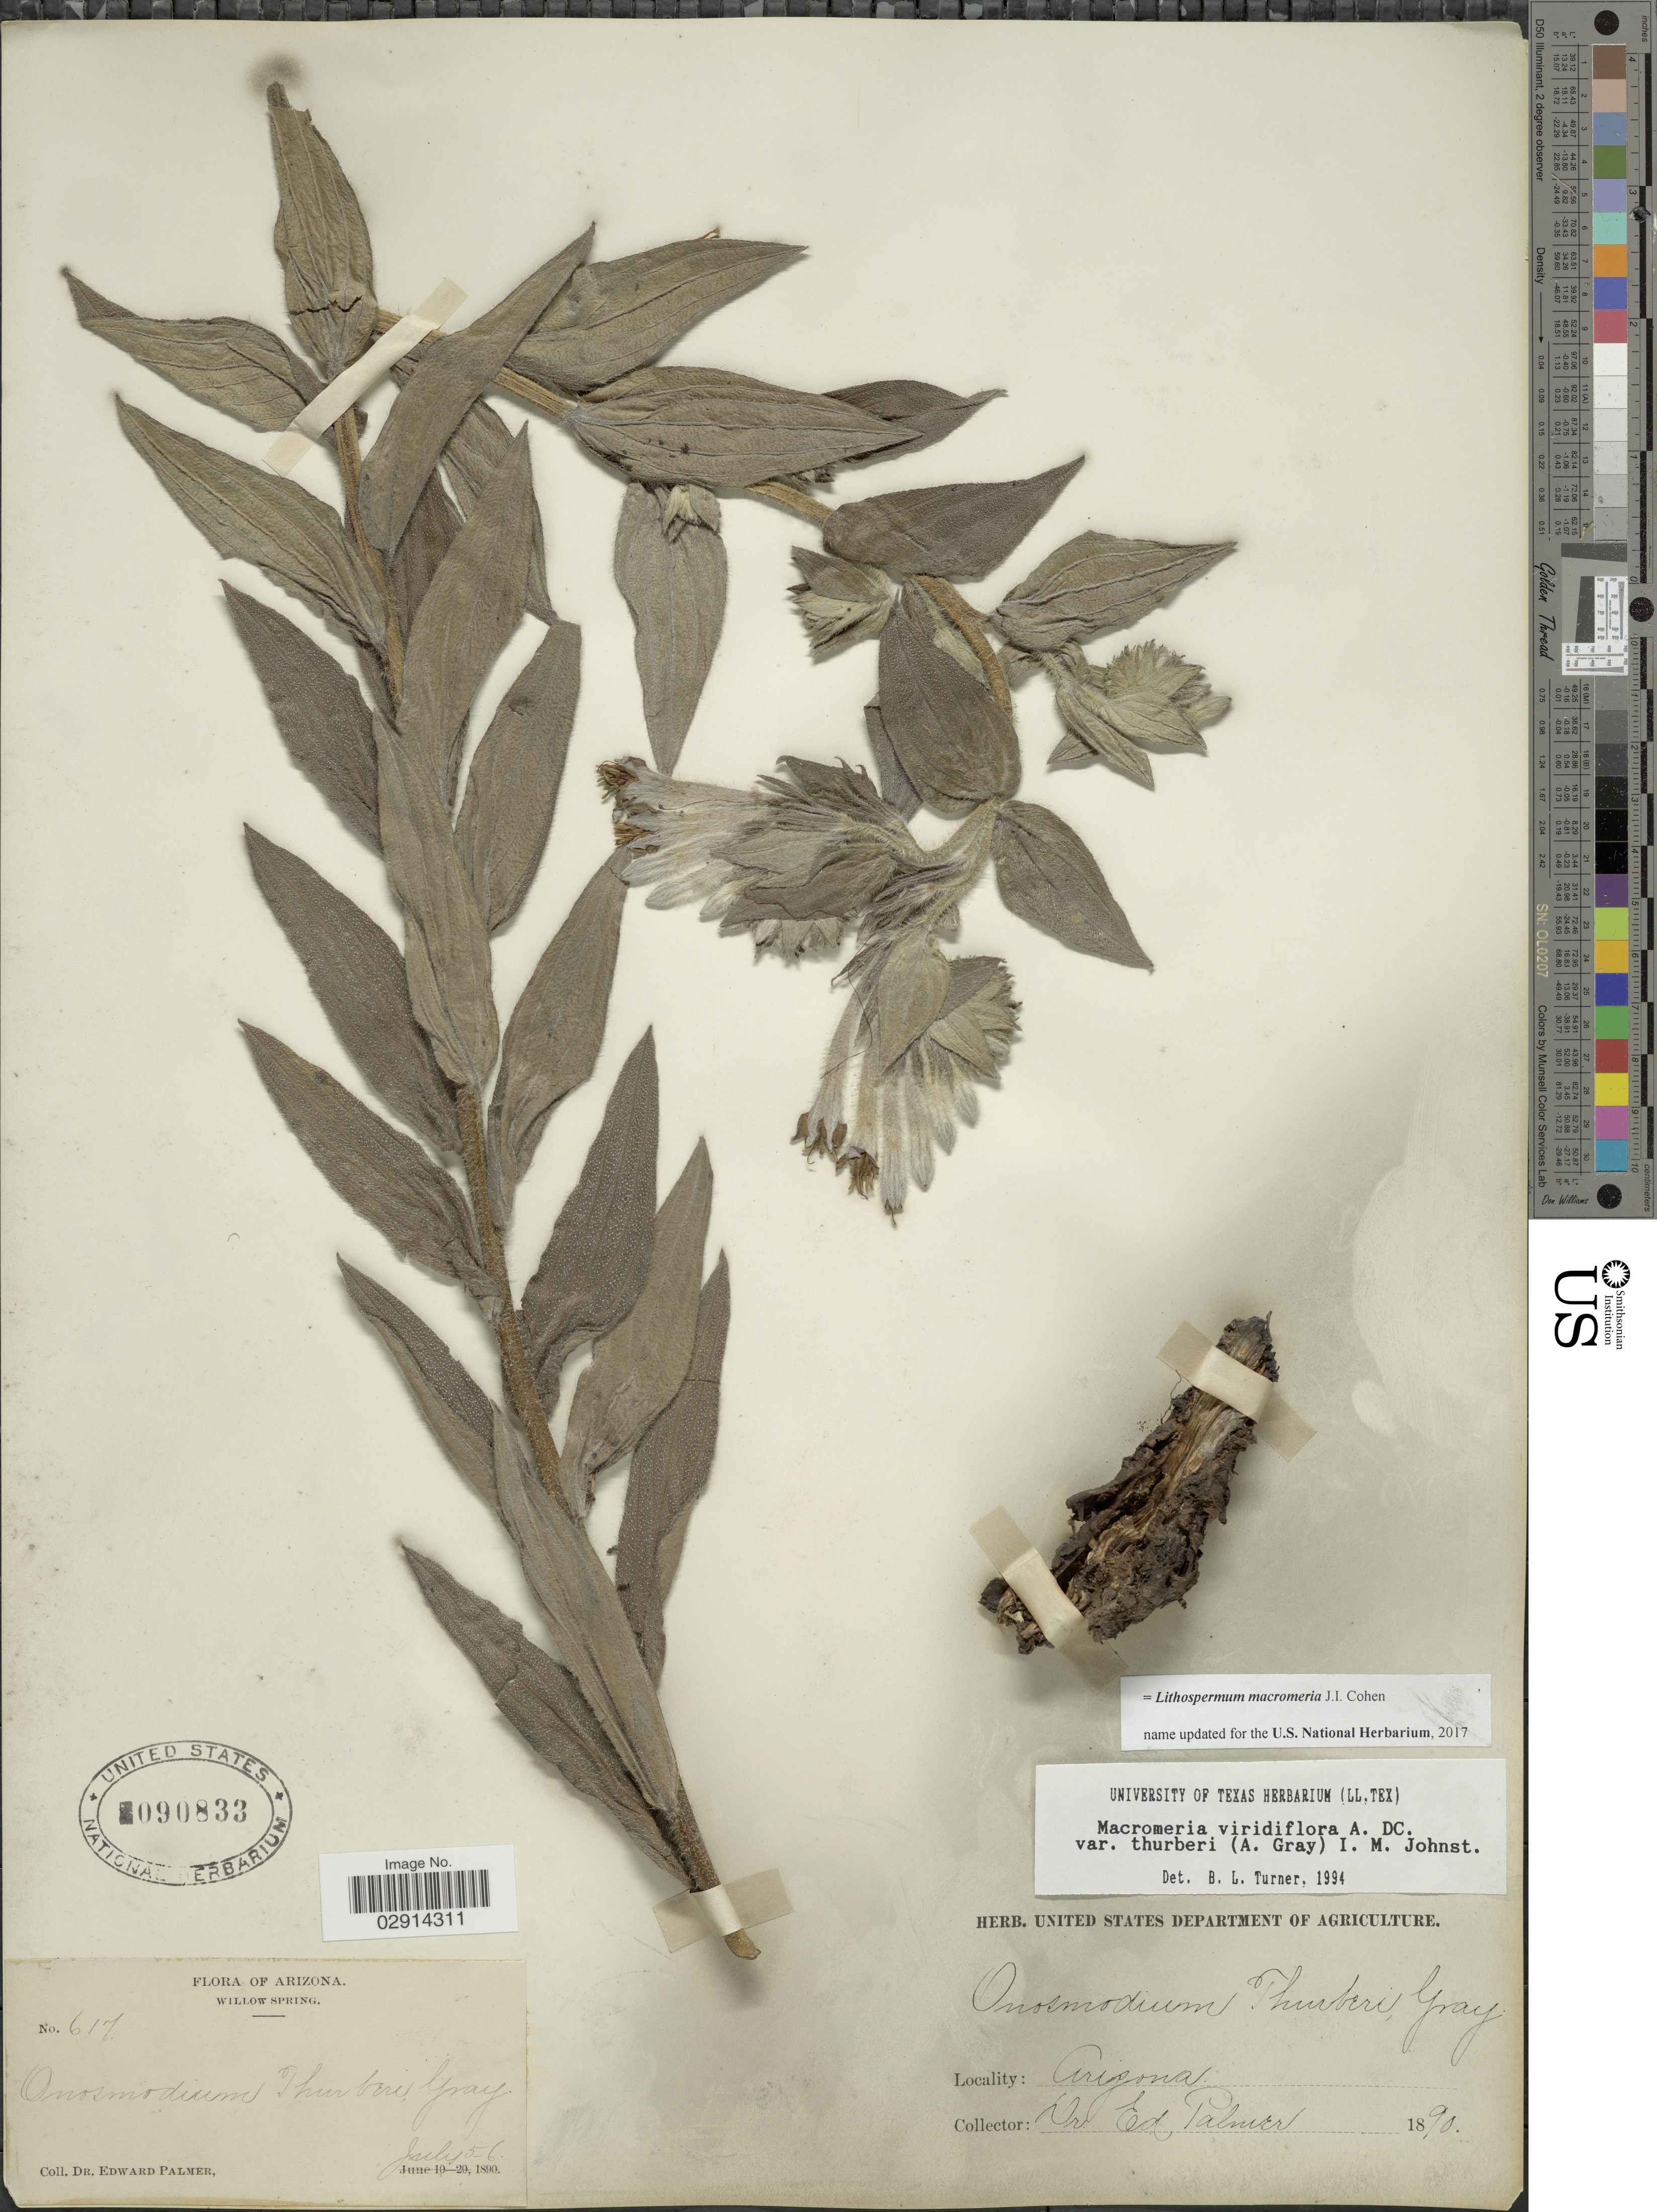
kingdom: Plantae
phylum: Tracheophyta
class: Magnoliopsida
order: Boraginales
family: Boraginaceae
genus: Lithospermum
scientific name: Lithospermum macromeria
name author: Cohen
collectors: E. Palmer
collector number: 617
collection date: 1890-07-05/1890-07-06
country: United States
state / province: Arizona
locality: Willow Spring.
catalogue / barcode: US 90833